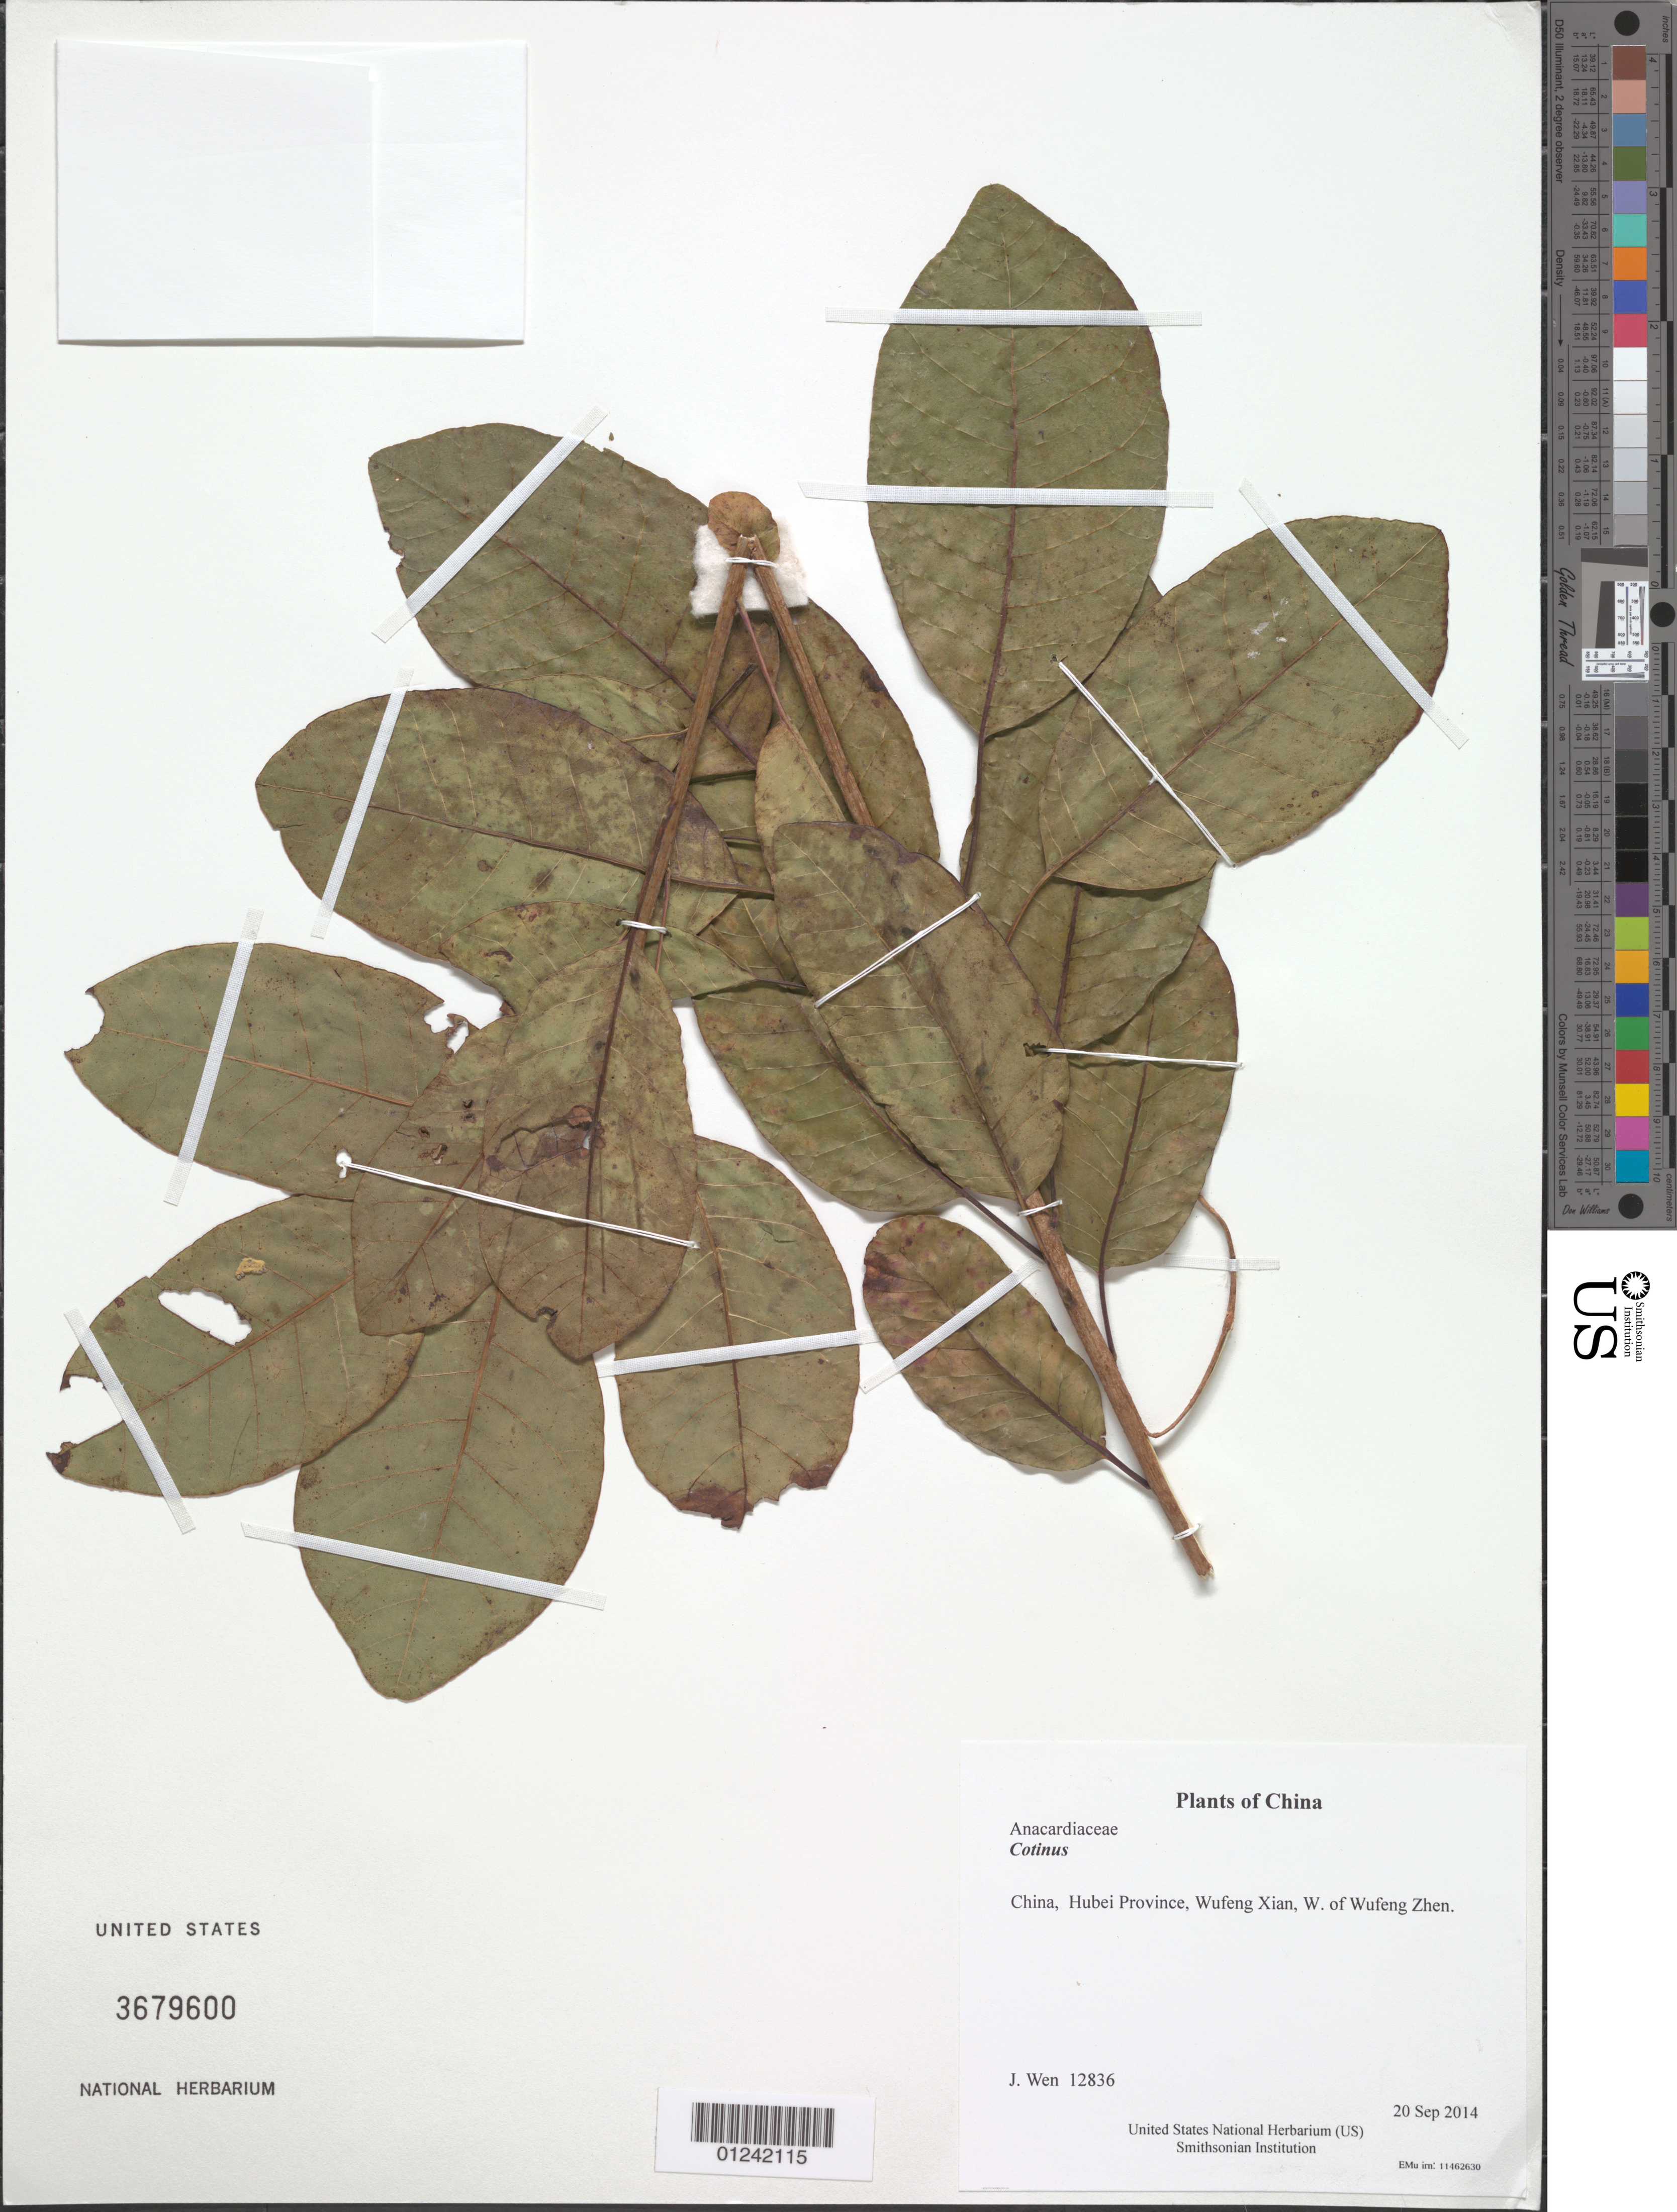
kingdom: Plantae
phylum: Tracheophyta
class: Magnoliopsida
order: Sapindales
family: Anacardiaceae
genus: Cotinus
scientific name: Cotinus sp.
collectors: J. Wen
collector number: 12836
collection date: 2014-09-20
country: China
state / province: Hubei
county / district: Wufeng Xian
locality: W. of Wufeng Zhen.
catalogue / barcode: US 3679600